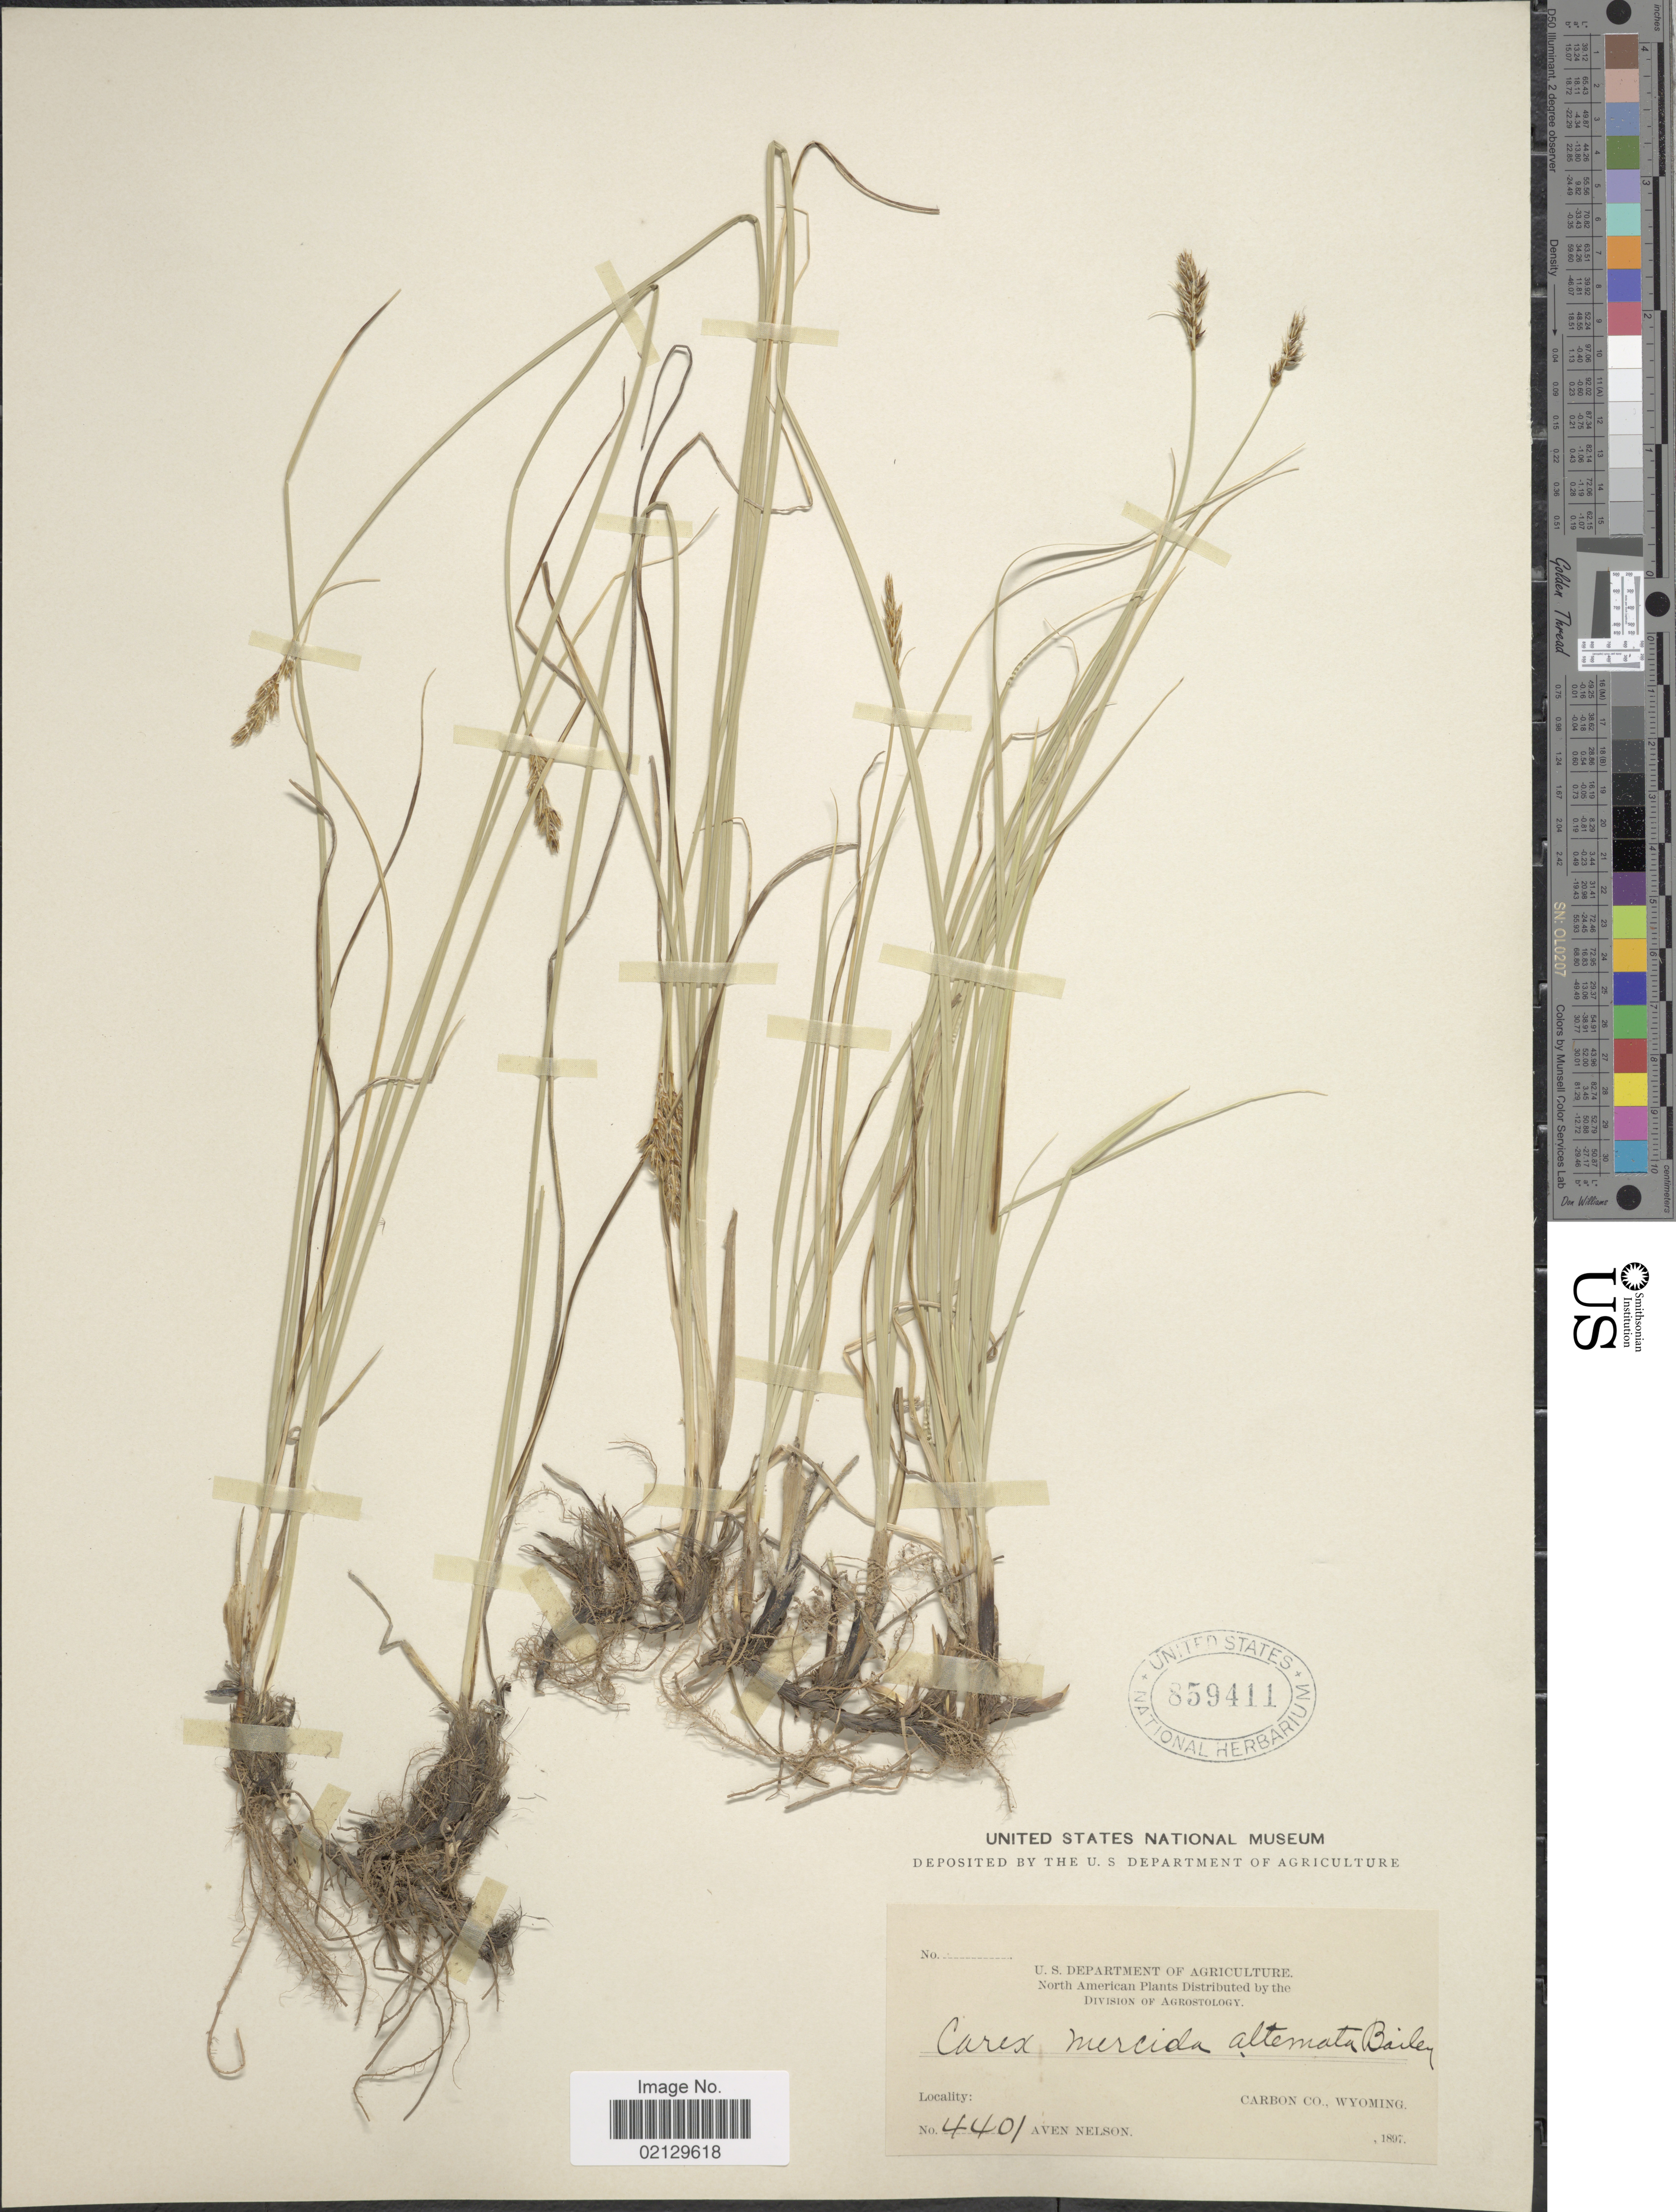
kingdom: Plantae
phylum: Tracheophyta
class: Liliopsida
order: Poales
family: Cyperaceae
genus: Carex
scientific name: Carex praegracilis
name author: W. Boott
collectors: A. Nelson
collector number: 4401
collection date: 1897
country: United States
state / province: Wyoming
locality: Carbon Co., Wyoming.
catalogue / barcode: US 859411